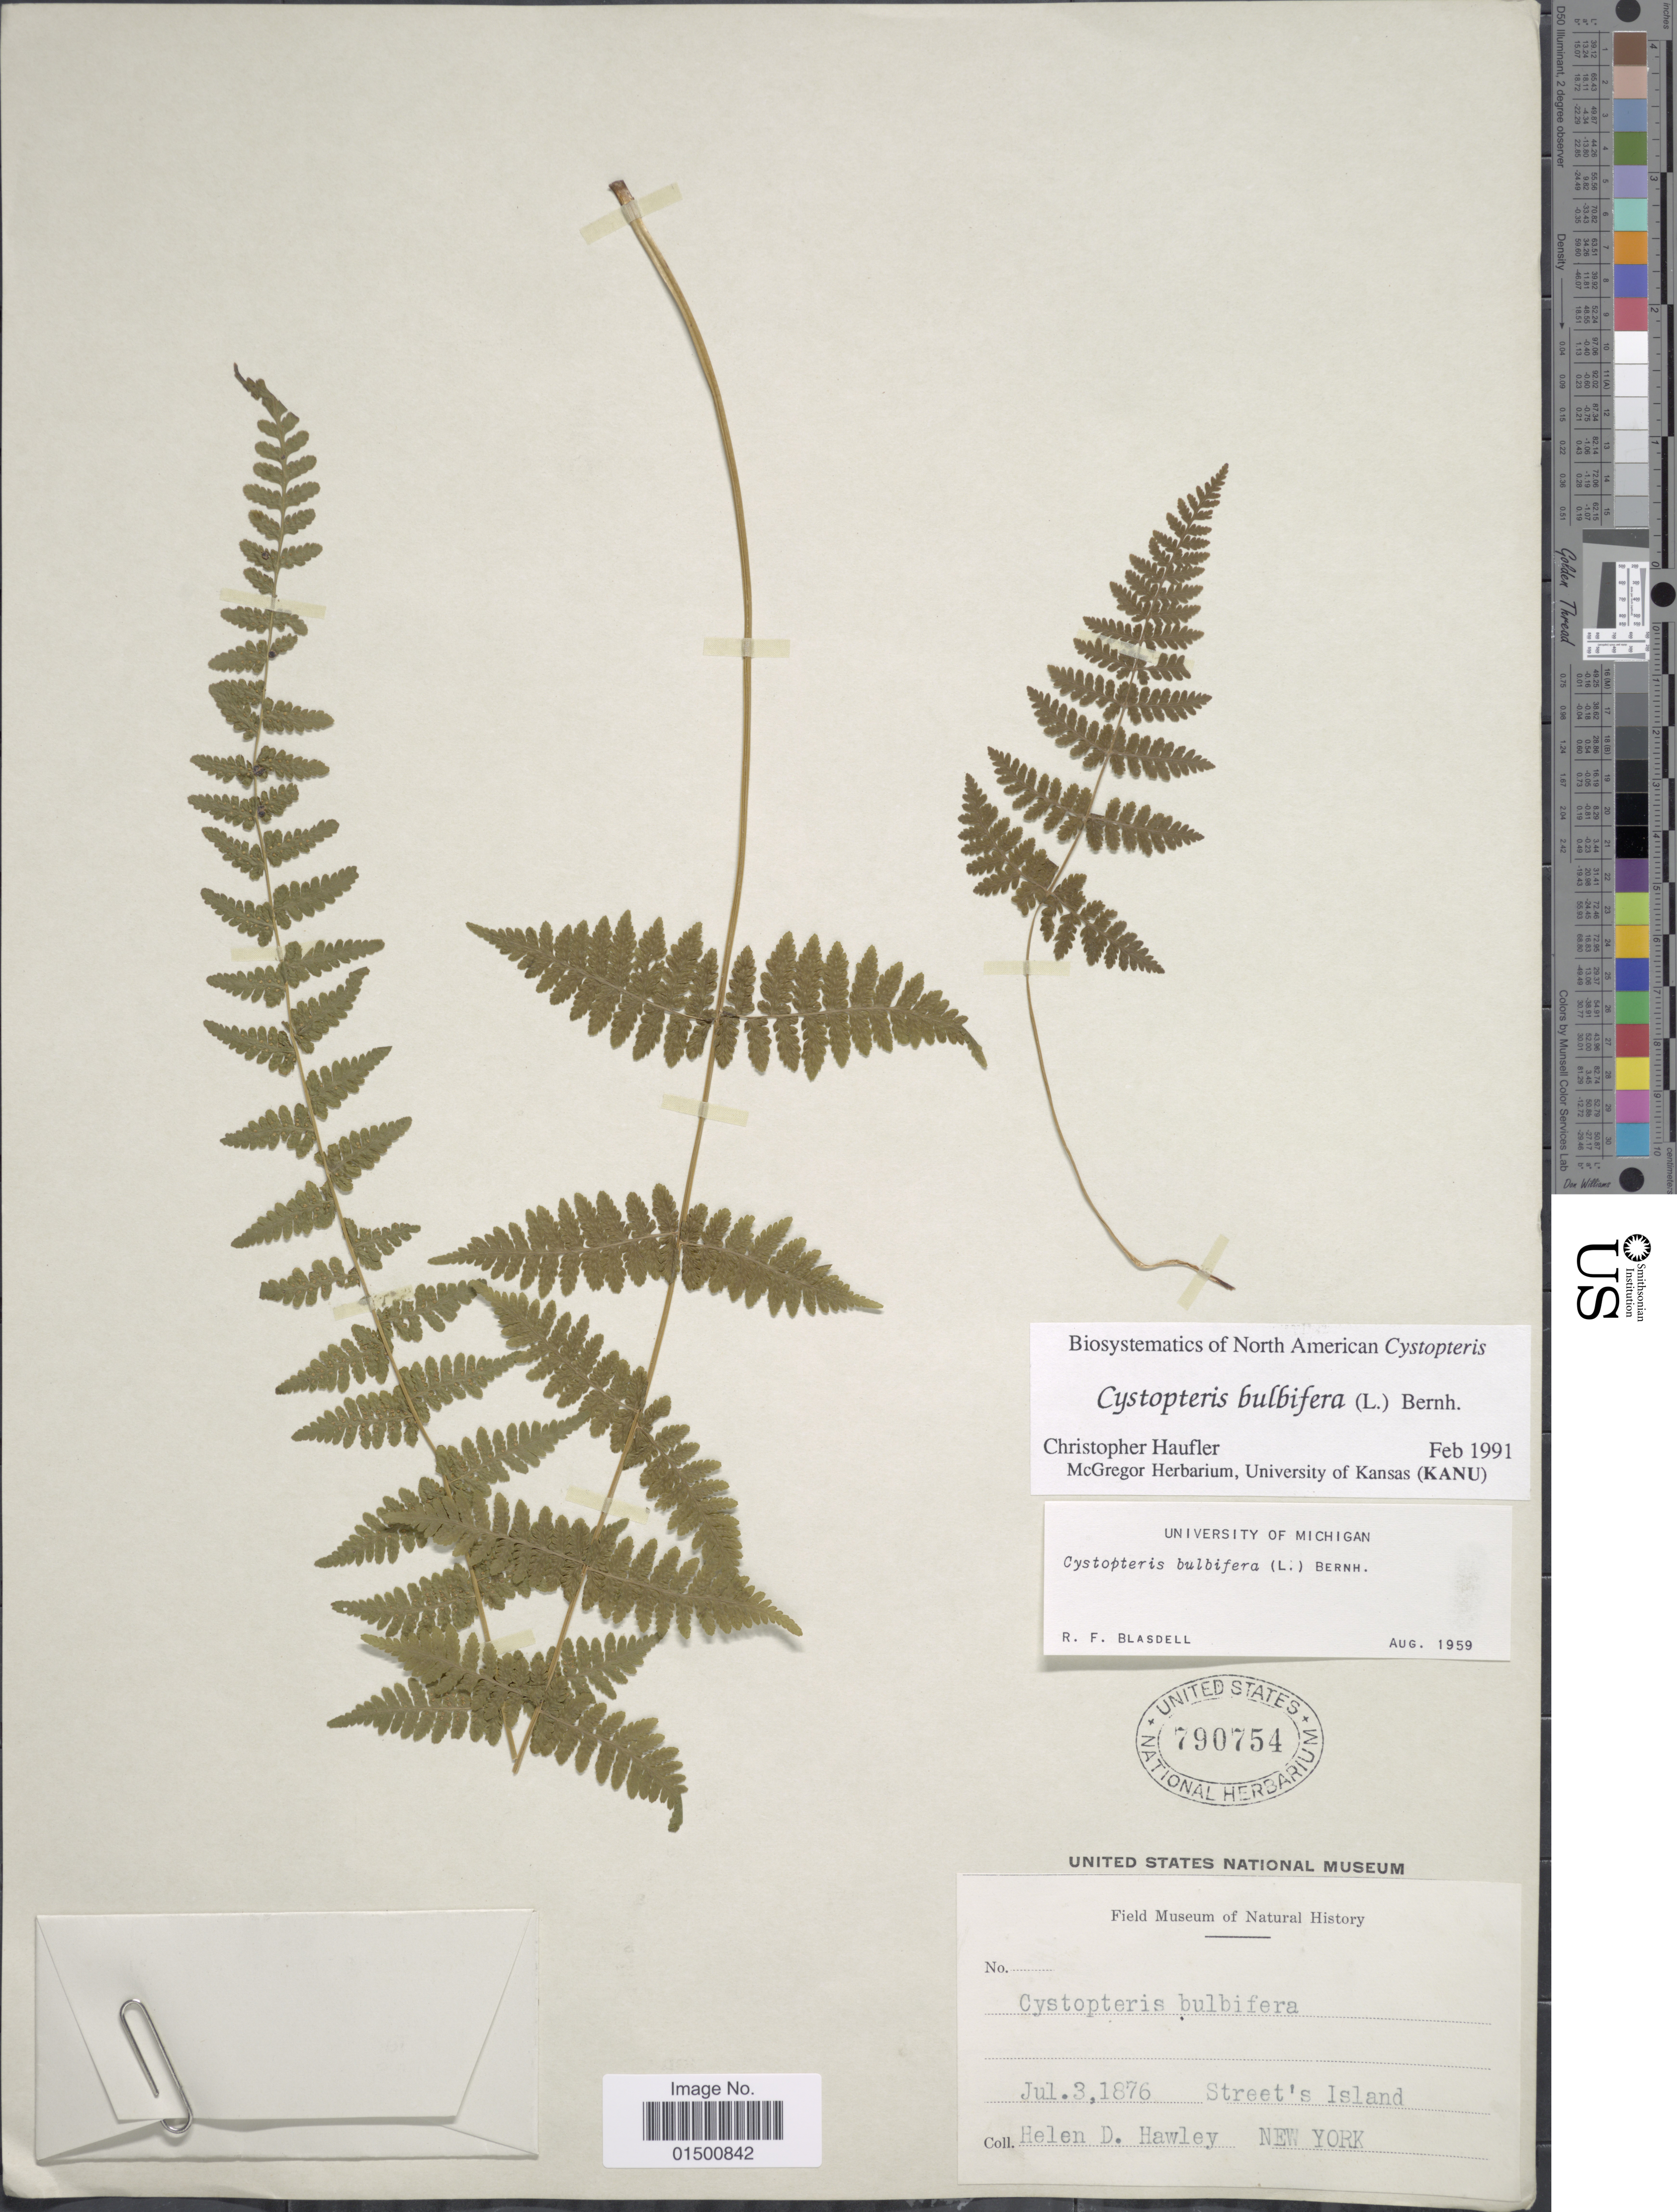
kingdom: Plantae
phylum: Tracheophyta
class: Polypodiopsida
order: Polypodiales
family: Cystopteridaceae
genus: Cystopteris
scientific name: Cystopteris bulbifera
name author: (L.) Bernh.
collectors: H. Hawley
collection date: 1876-07-03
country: United States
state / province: New York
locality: Street's Island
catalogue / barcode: US 790754